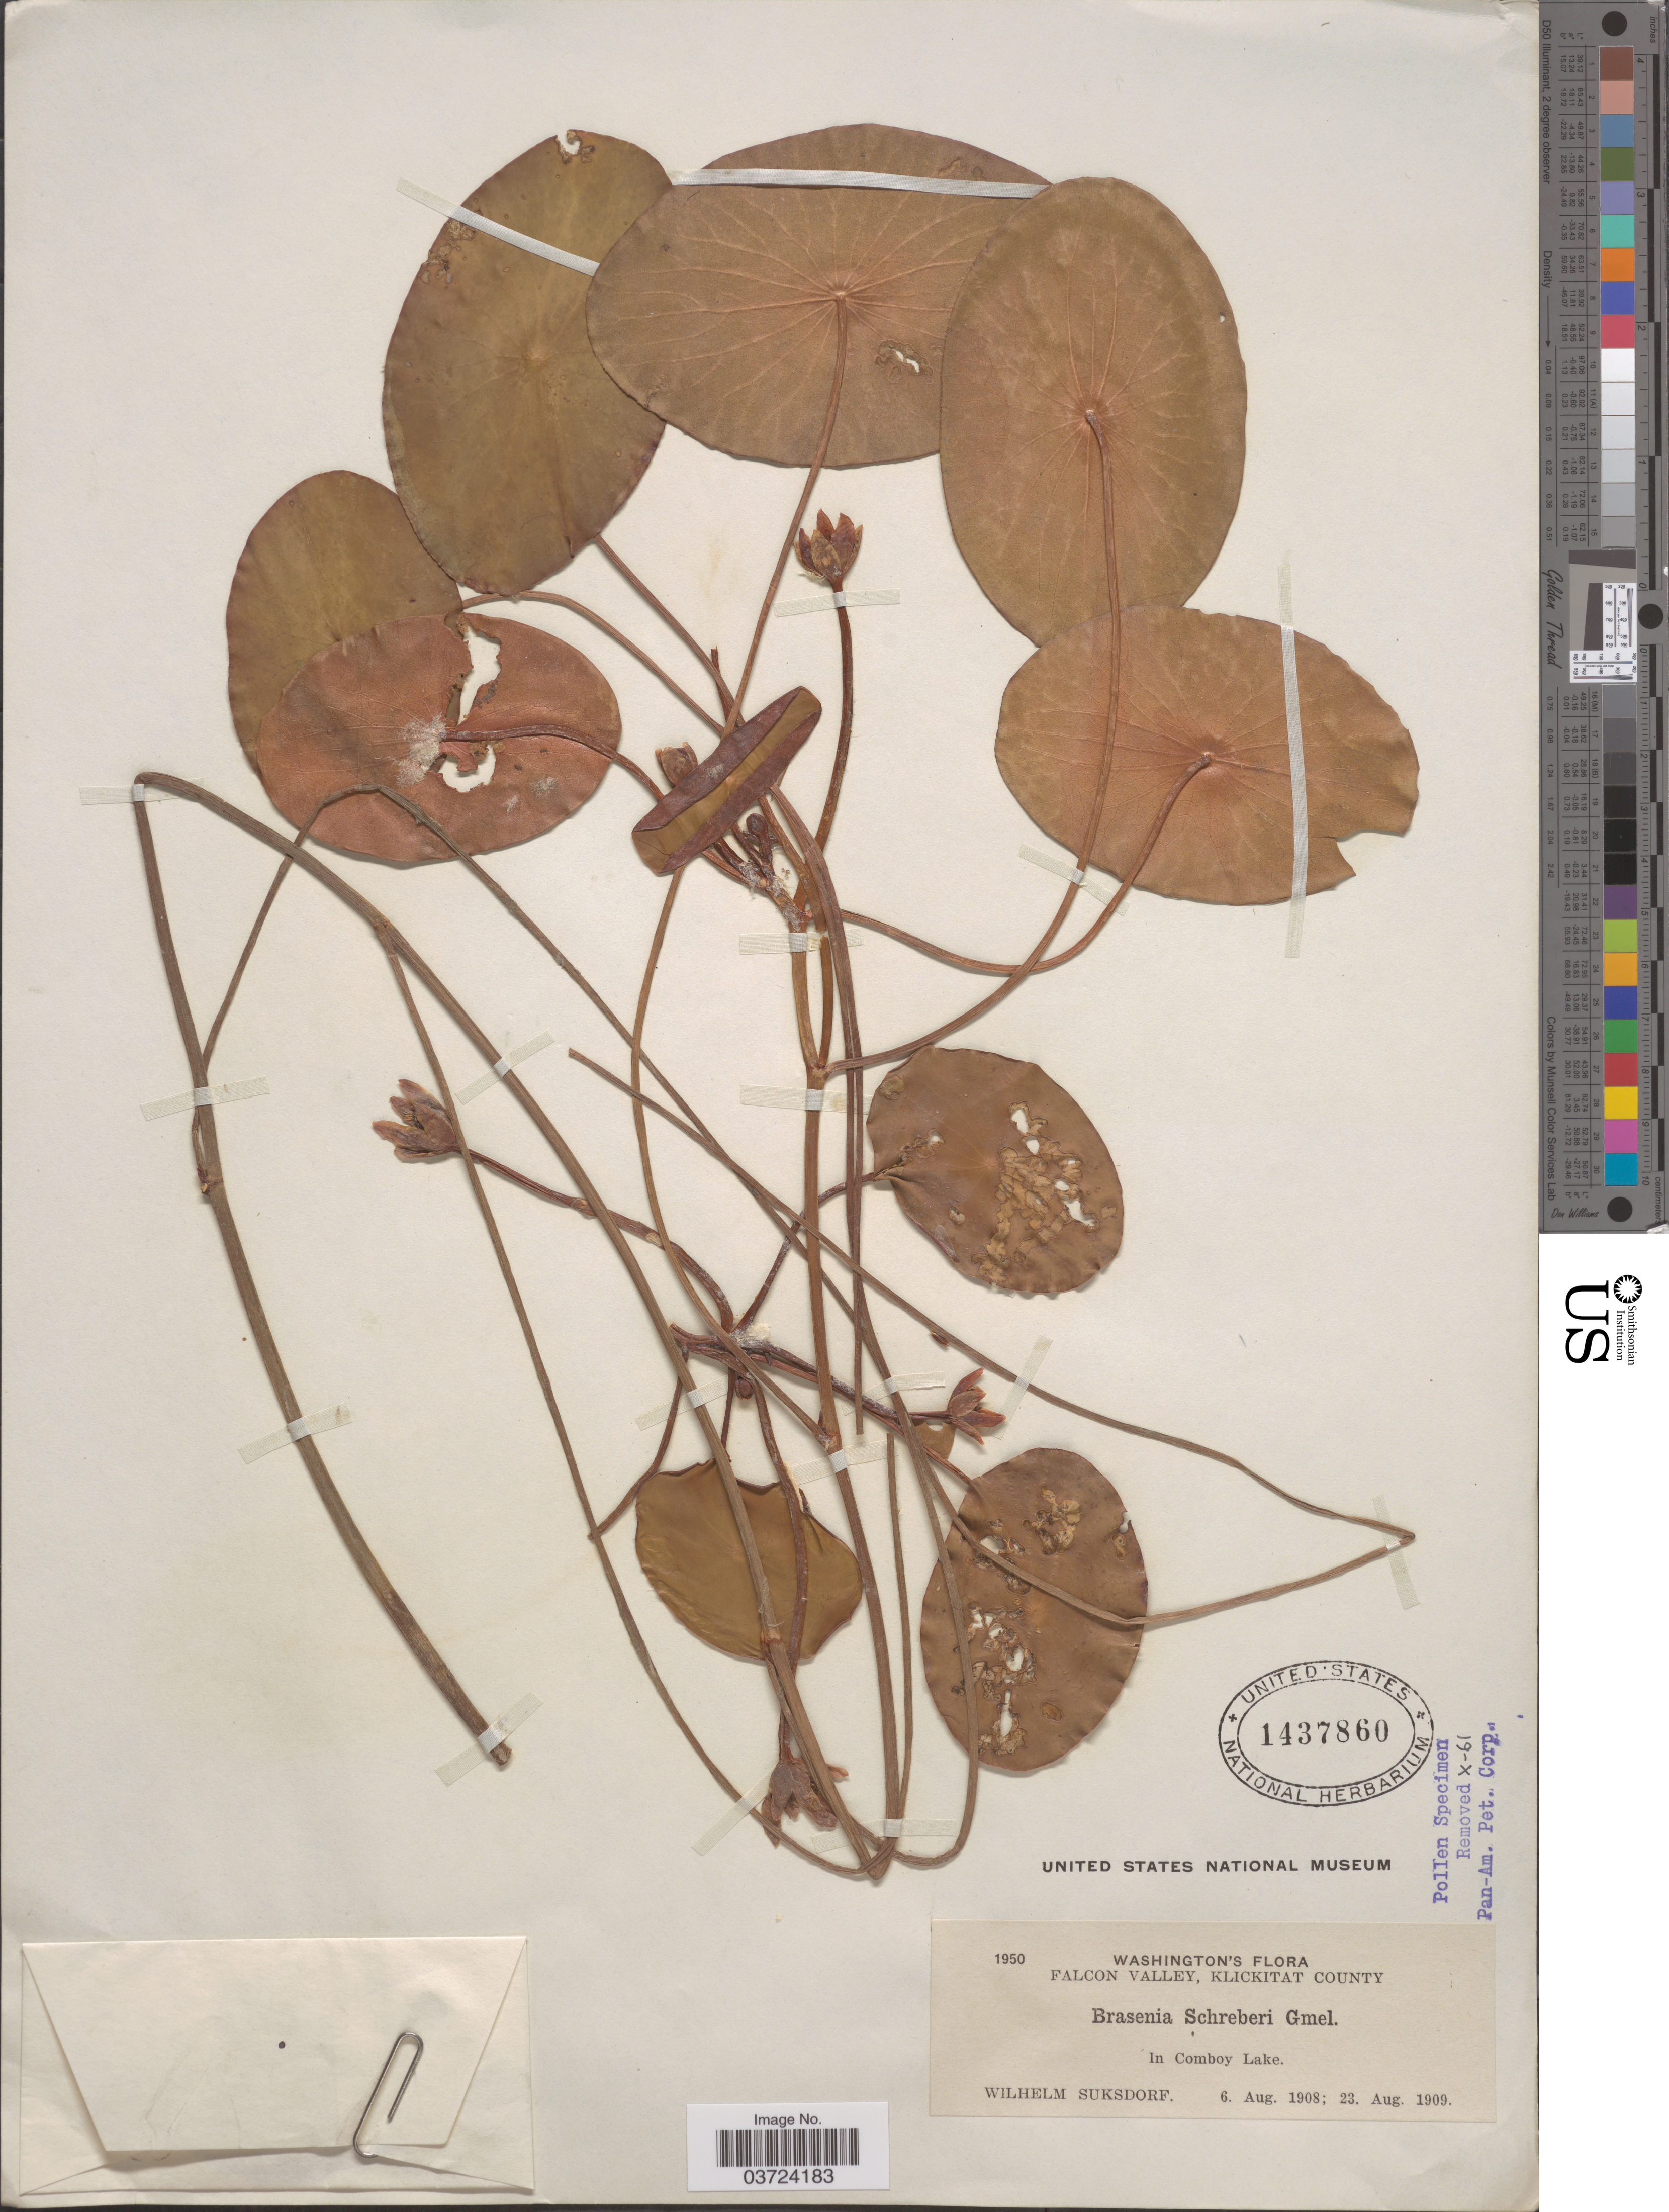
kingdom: Plantae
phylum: Tracheophyta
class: Magnoliopsida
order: Nymphaeales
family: Cabombaceae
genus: Brasenia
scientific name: Brasenia schreberi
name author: J.F. Gmel.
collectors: W. N. Suksdorf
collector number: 1950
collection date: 1908-08-06/1909-08-23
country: United States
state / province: Washington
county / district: Klickitat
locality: Falcon Valley, Klickitat County. In Comboy Lake.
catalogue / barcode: US 1437860